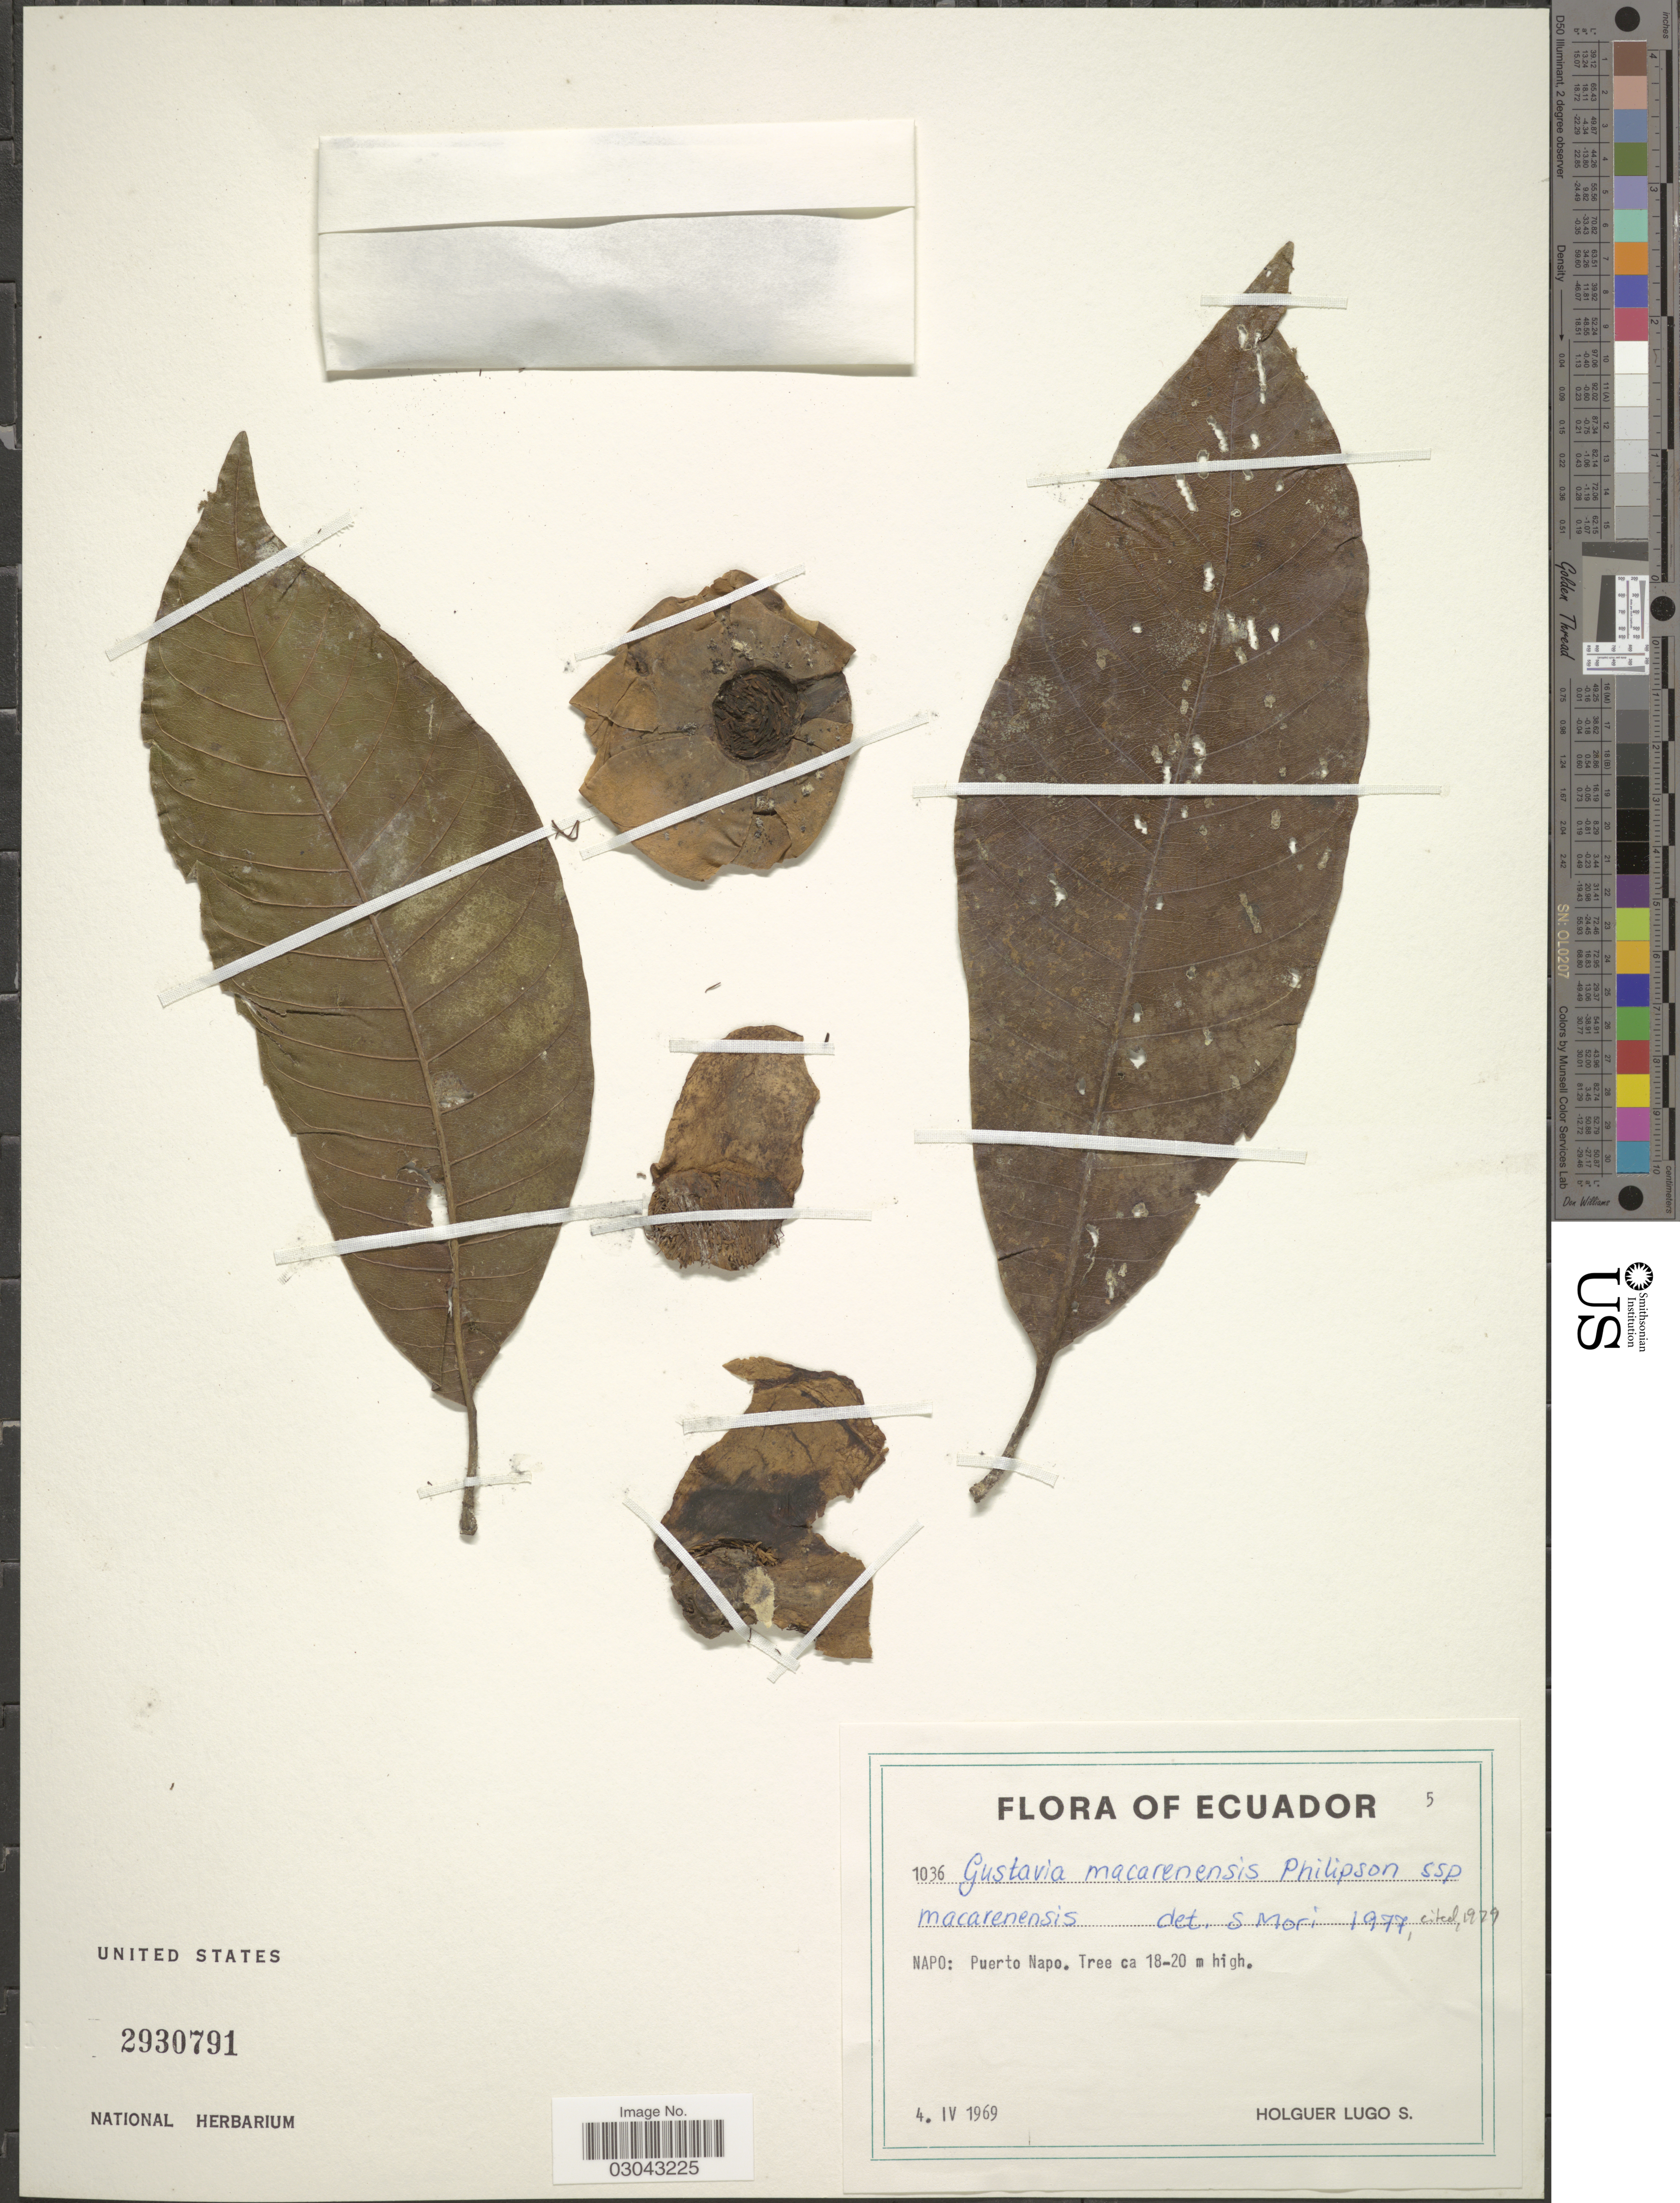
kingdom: Plantae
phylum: Tracheophyta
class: Magnoliopsida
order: Ericales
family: Lecythidaceae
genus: Gustavia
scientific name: Gustavia macarenensis subsp. macarenensis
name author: Philipson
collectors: H. Lugo S.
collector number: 1036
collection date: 1969-04-04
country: Ecuador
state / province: Napo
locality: Puerto Napo.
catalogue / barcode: US 2930791